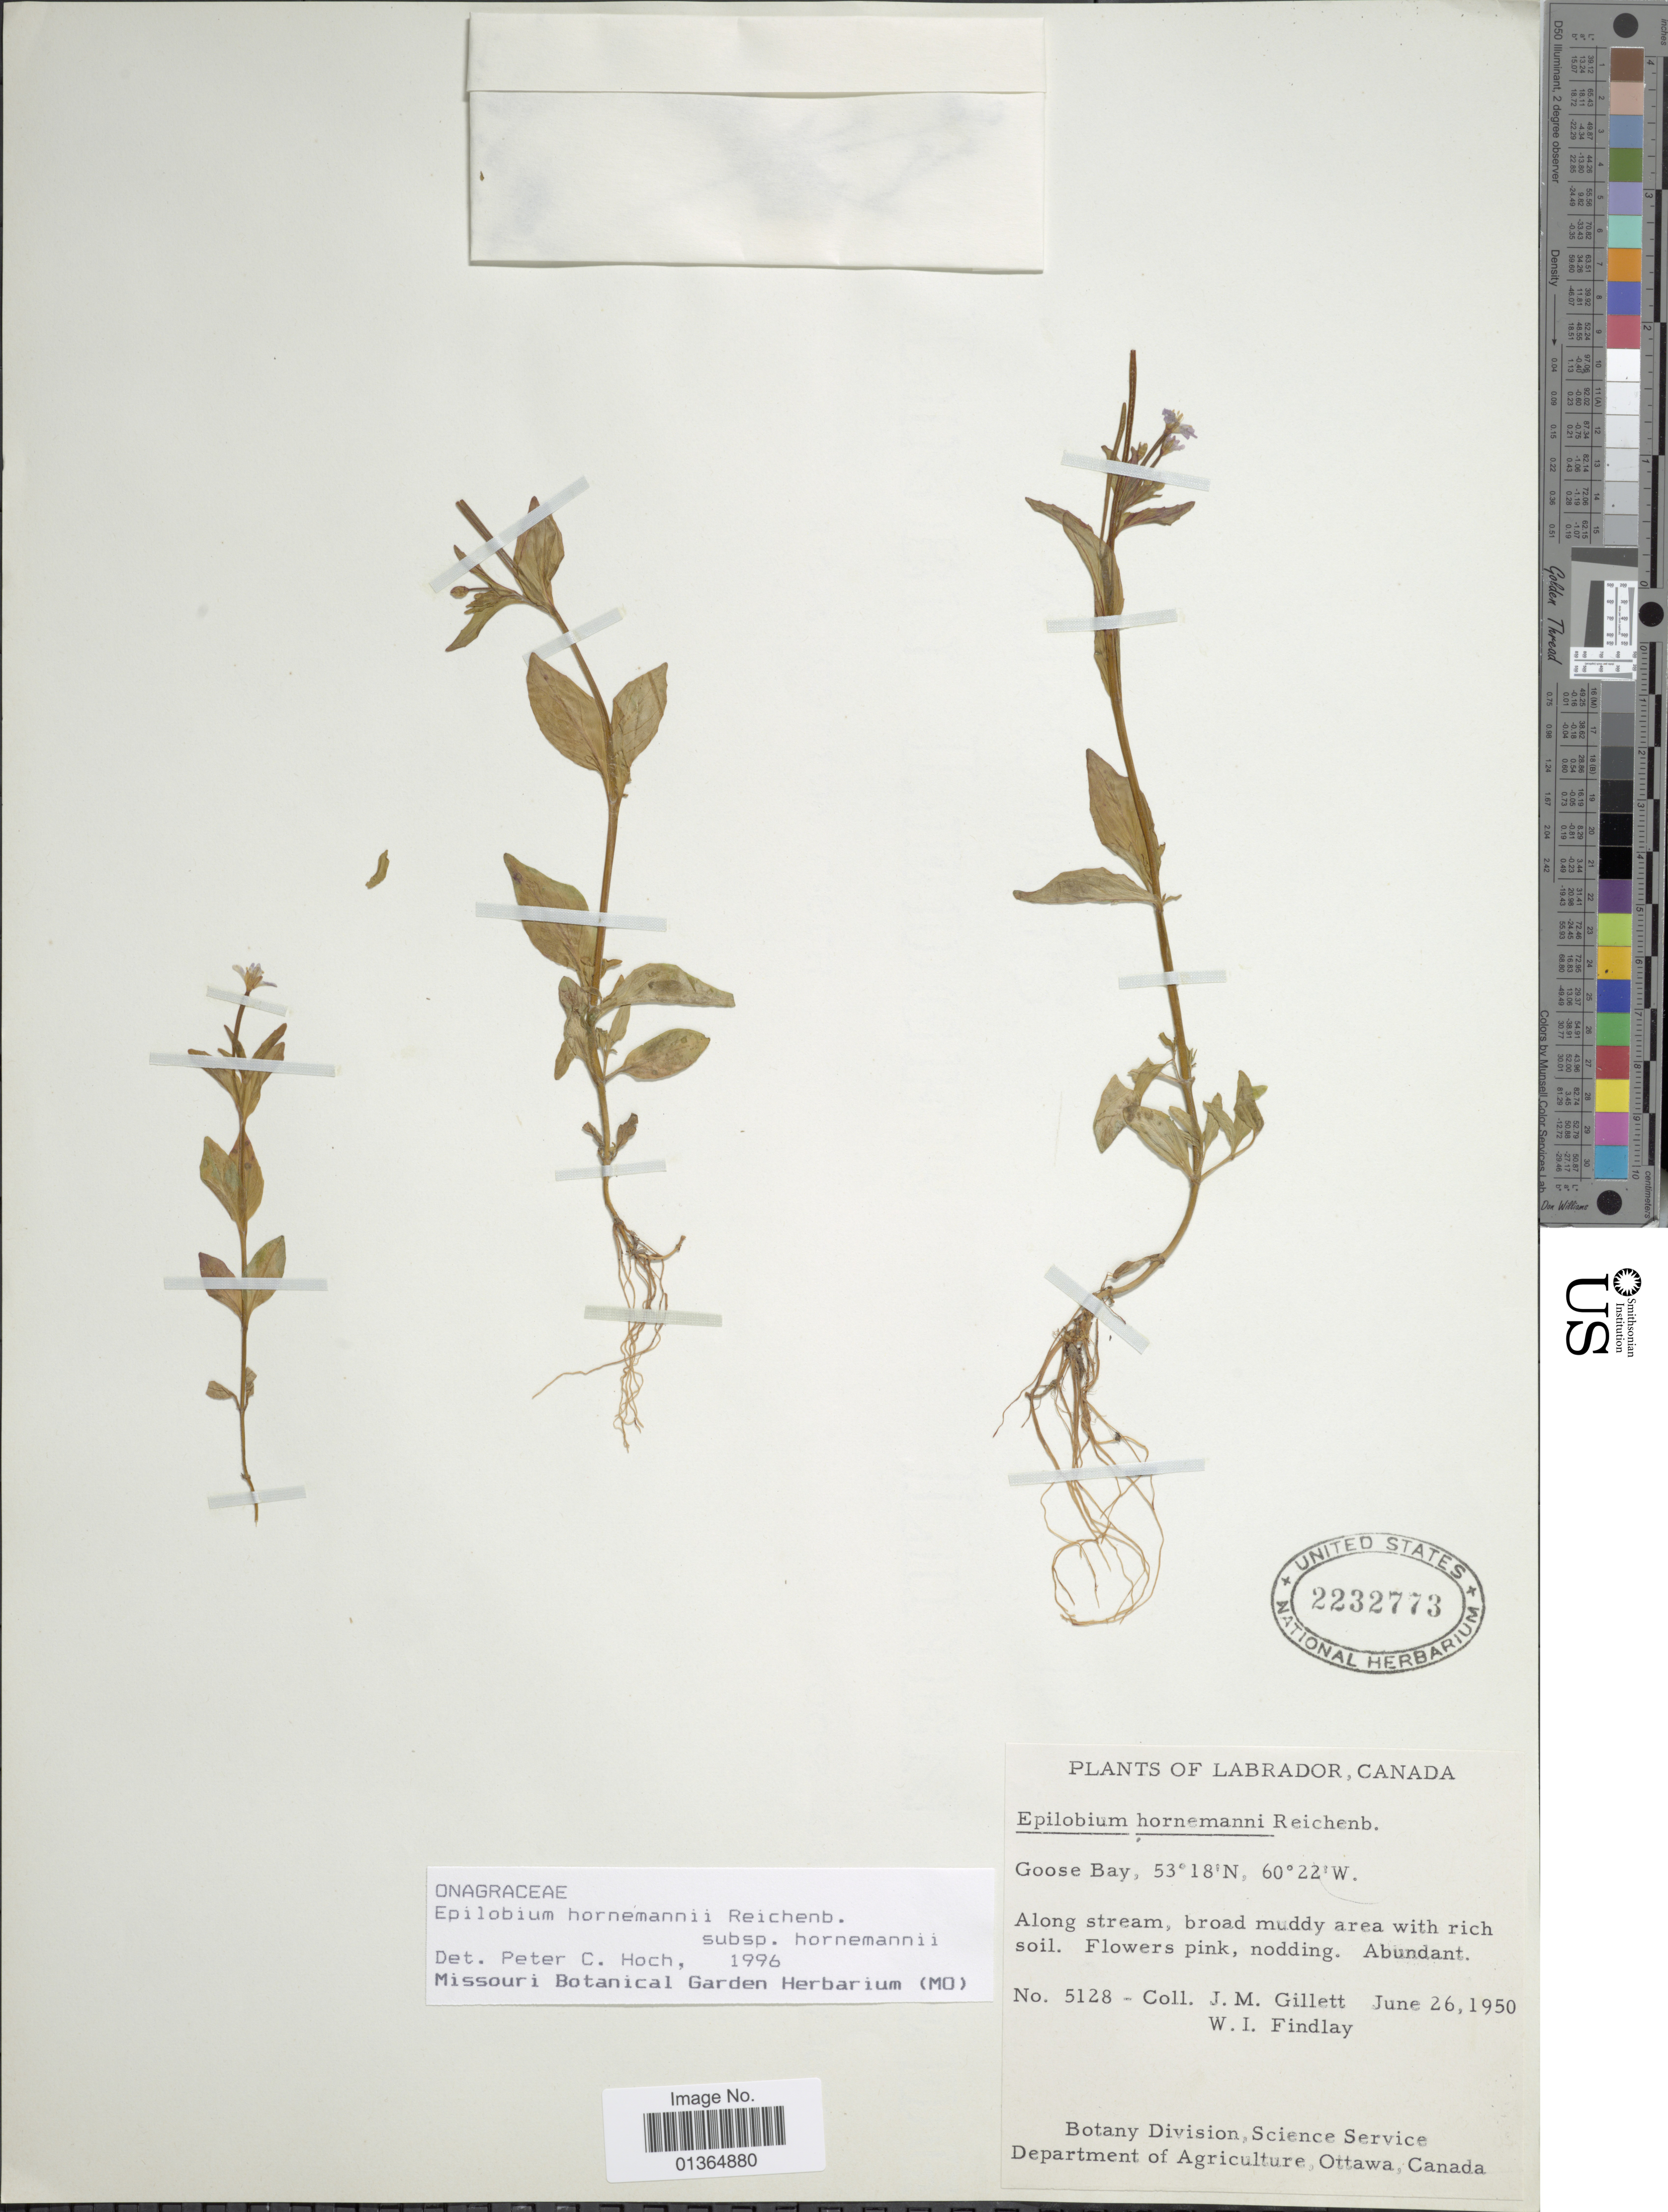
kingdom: Plantae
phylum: Tracheophyta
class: Magnoliopsida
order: Myrtales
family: Onagraceae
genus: Epilobium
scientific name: Epilobium hornemannii subsp. hornemannii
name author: Rchb.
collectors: J. M. Gillett & W. Findlay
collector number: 5128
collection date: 1950-06-26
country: Canada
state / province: Newfoundland and Labrador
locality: Labrador. Goose Bay.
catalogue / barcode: US 2232773